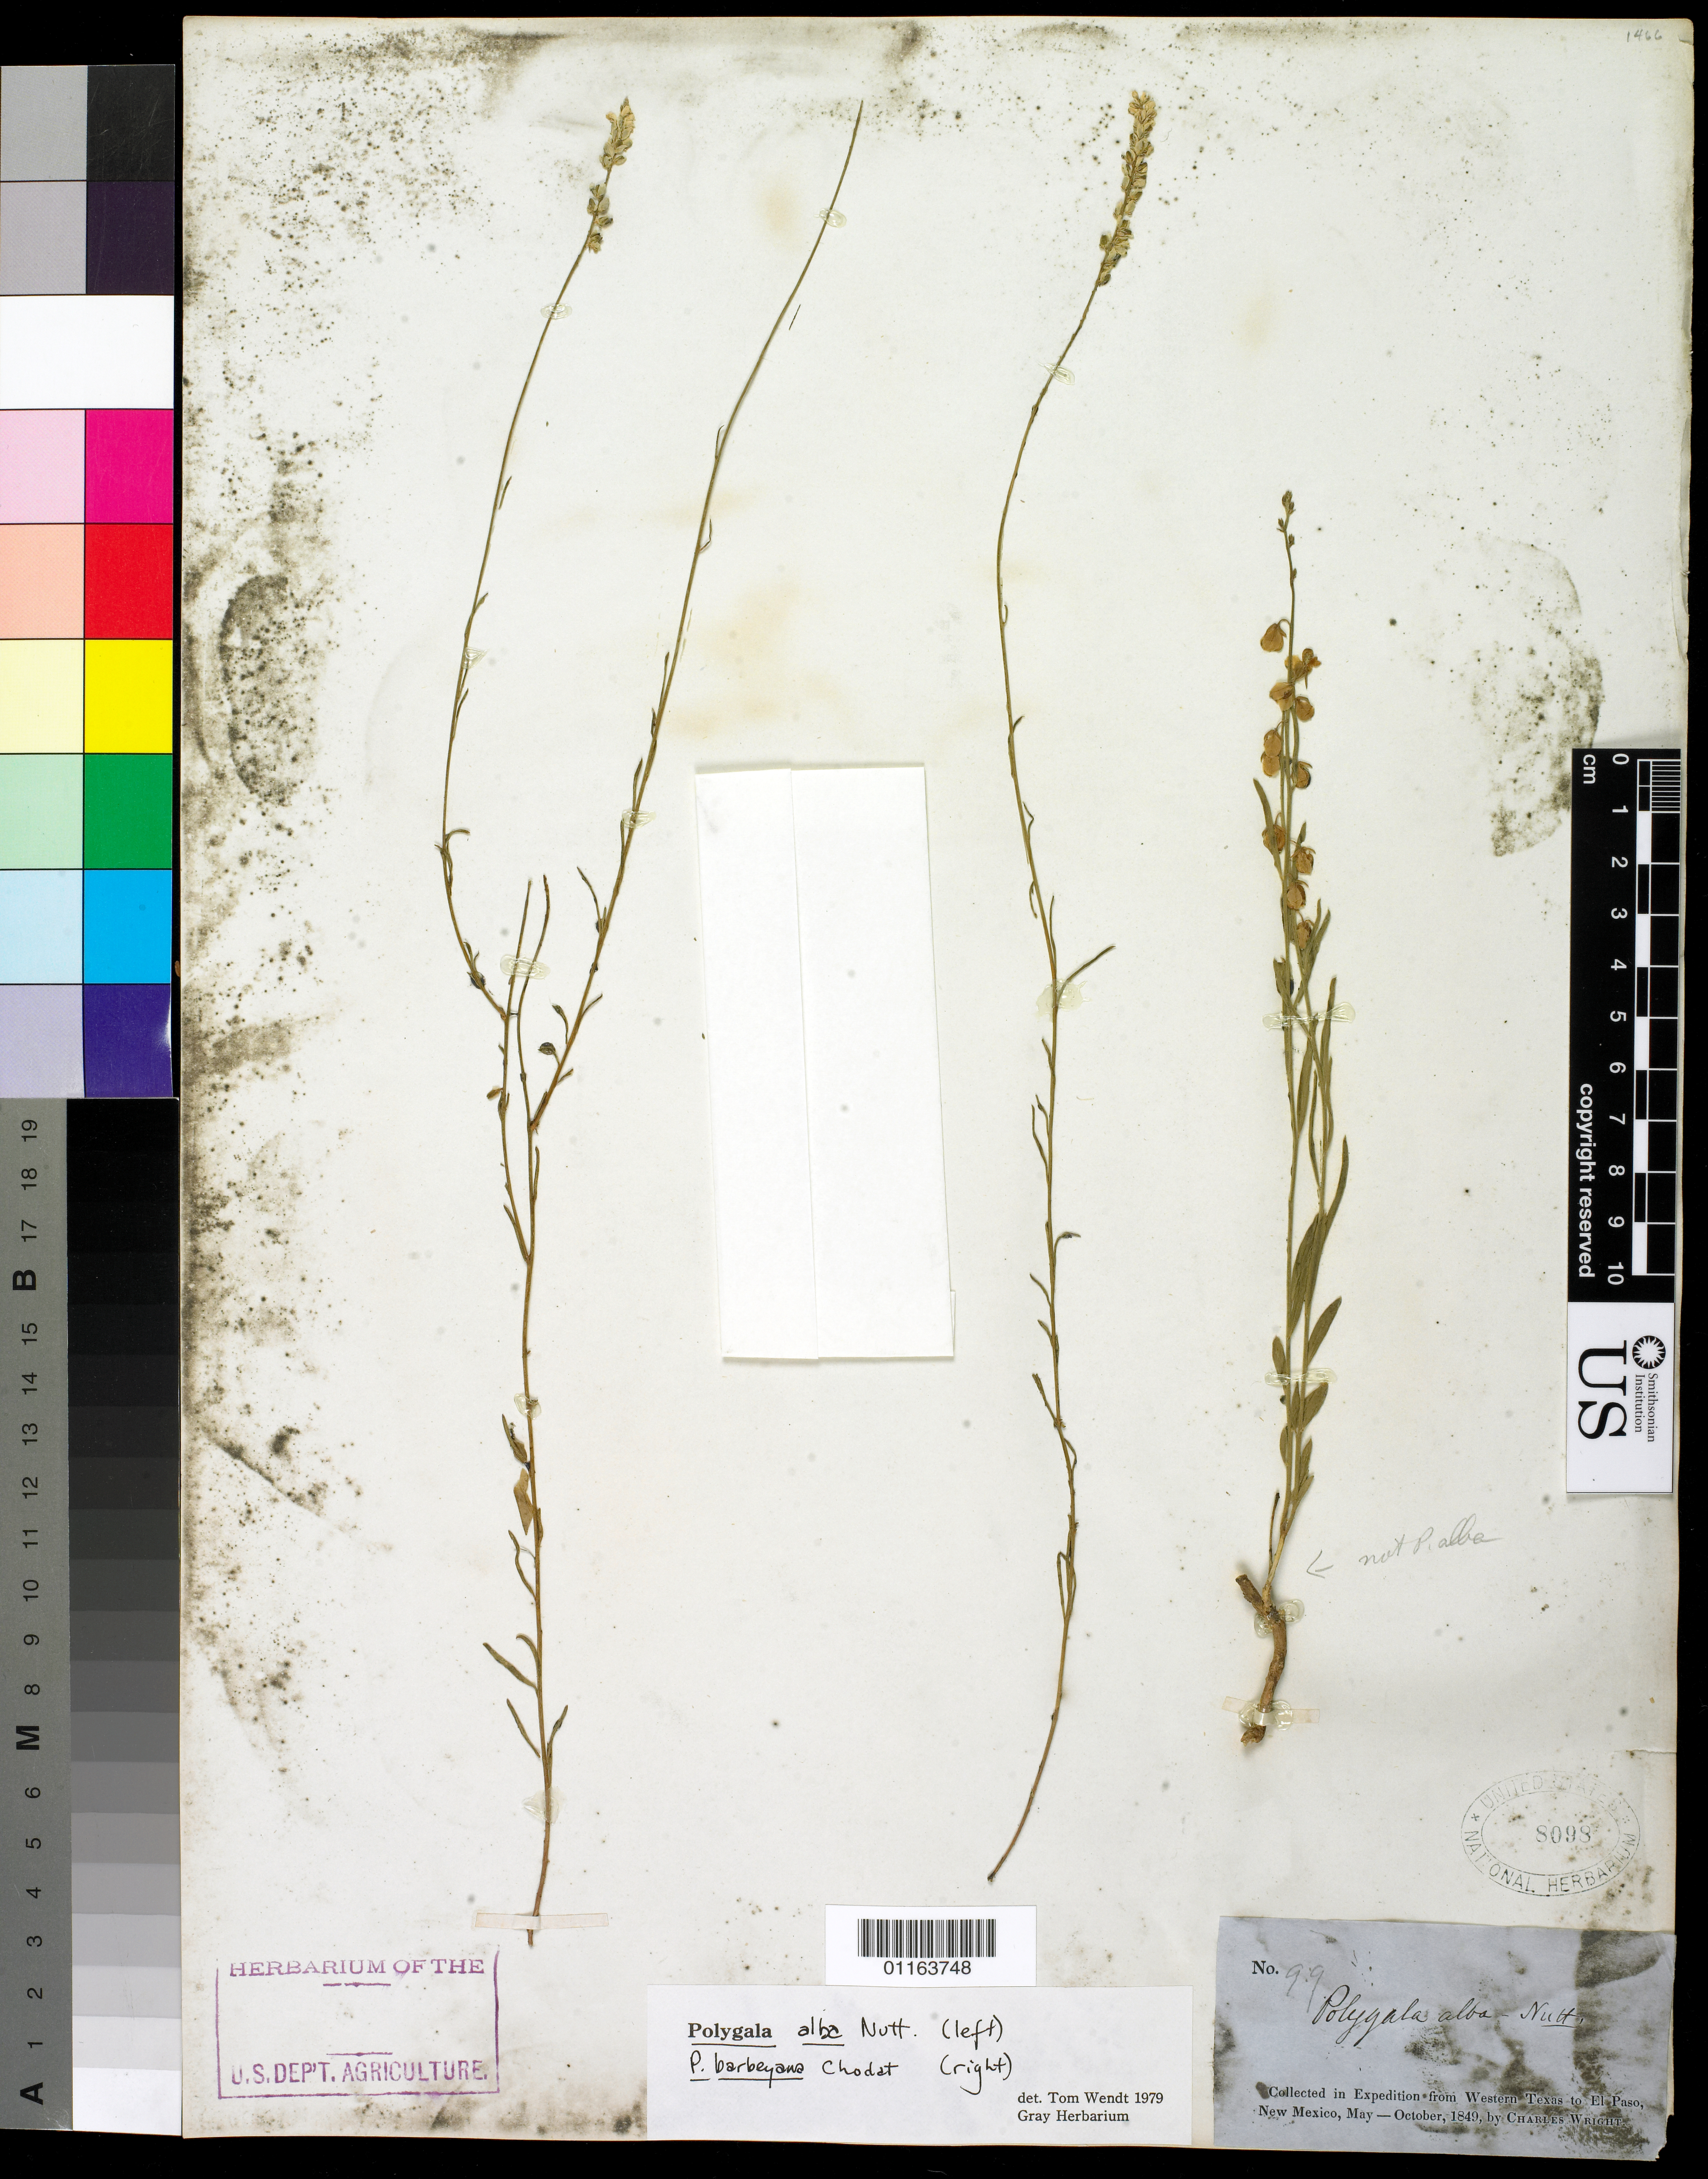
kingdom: Plantae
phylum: Tracheophyta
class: Magnoliopsida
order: Fabales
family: Polygalaceae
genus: Polygala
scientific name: Polygala alba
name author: Nutt.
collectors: C. Wright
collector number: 99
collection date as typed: May 1849 to -- Oct 1849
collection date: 1849-05/1849-10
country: United States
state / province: New Mexico / Texas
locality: W Texas to El Paso, New Mexico.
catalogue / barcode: US 8098